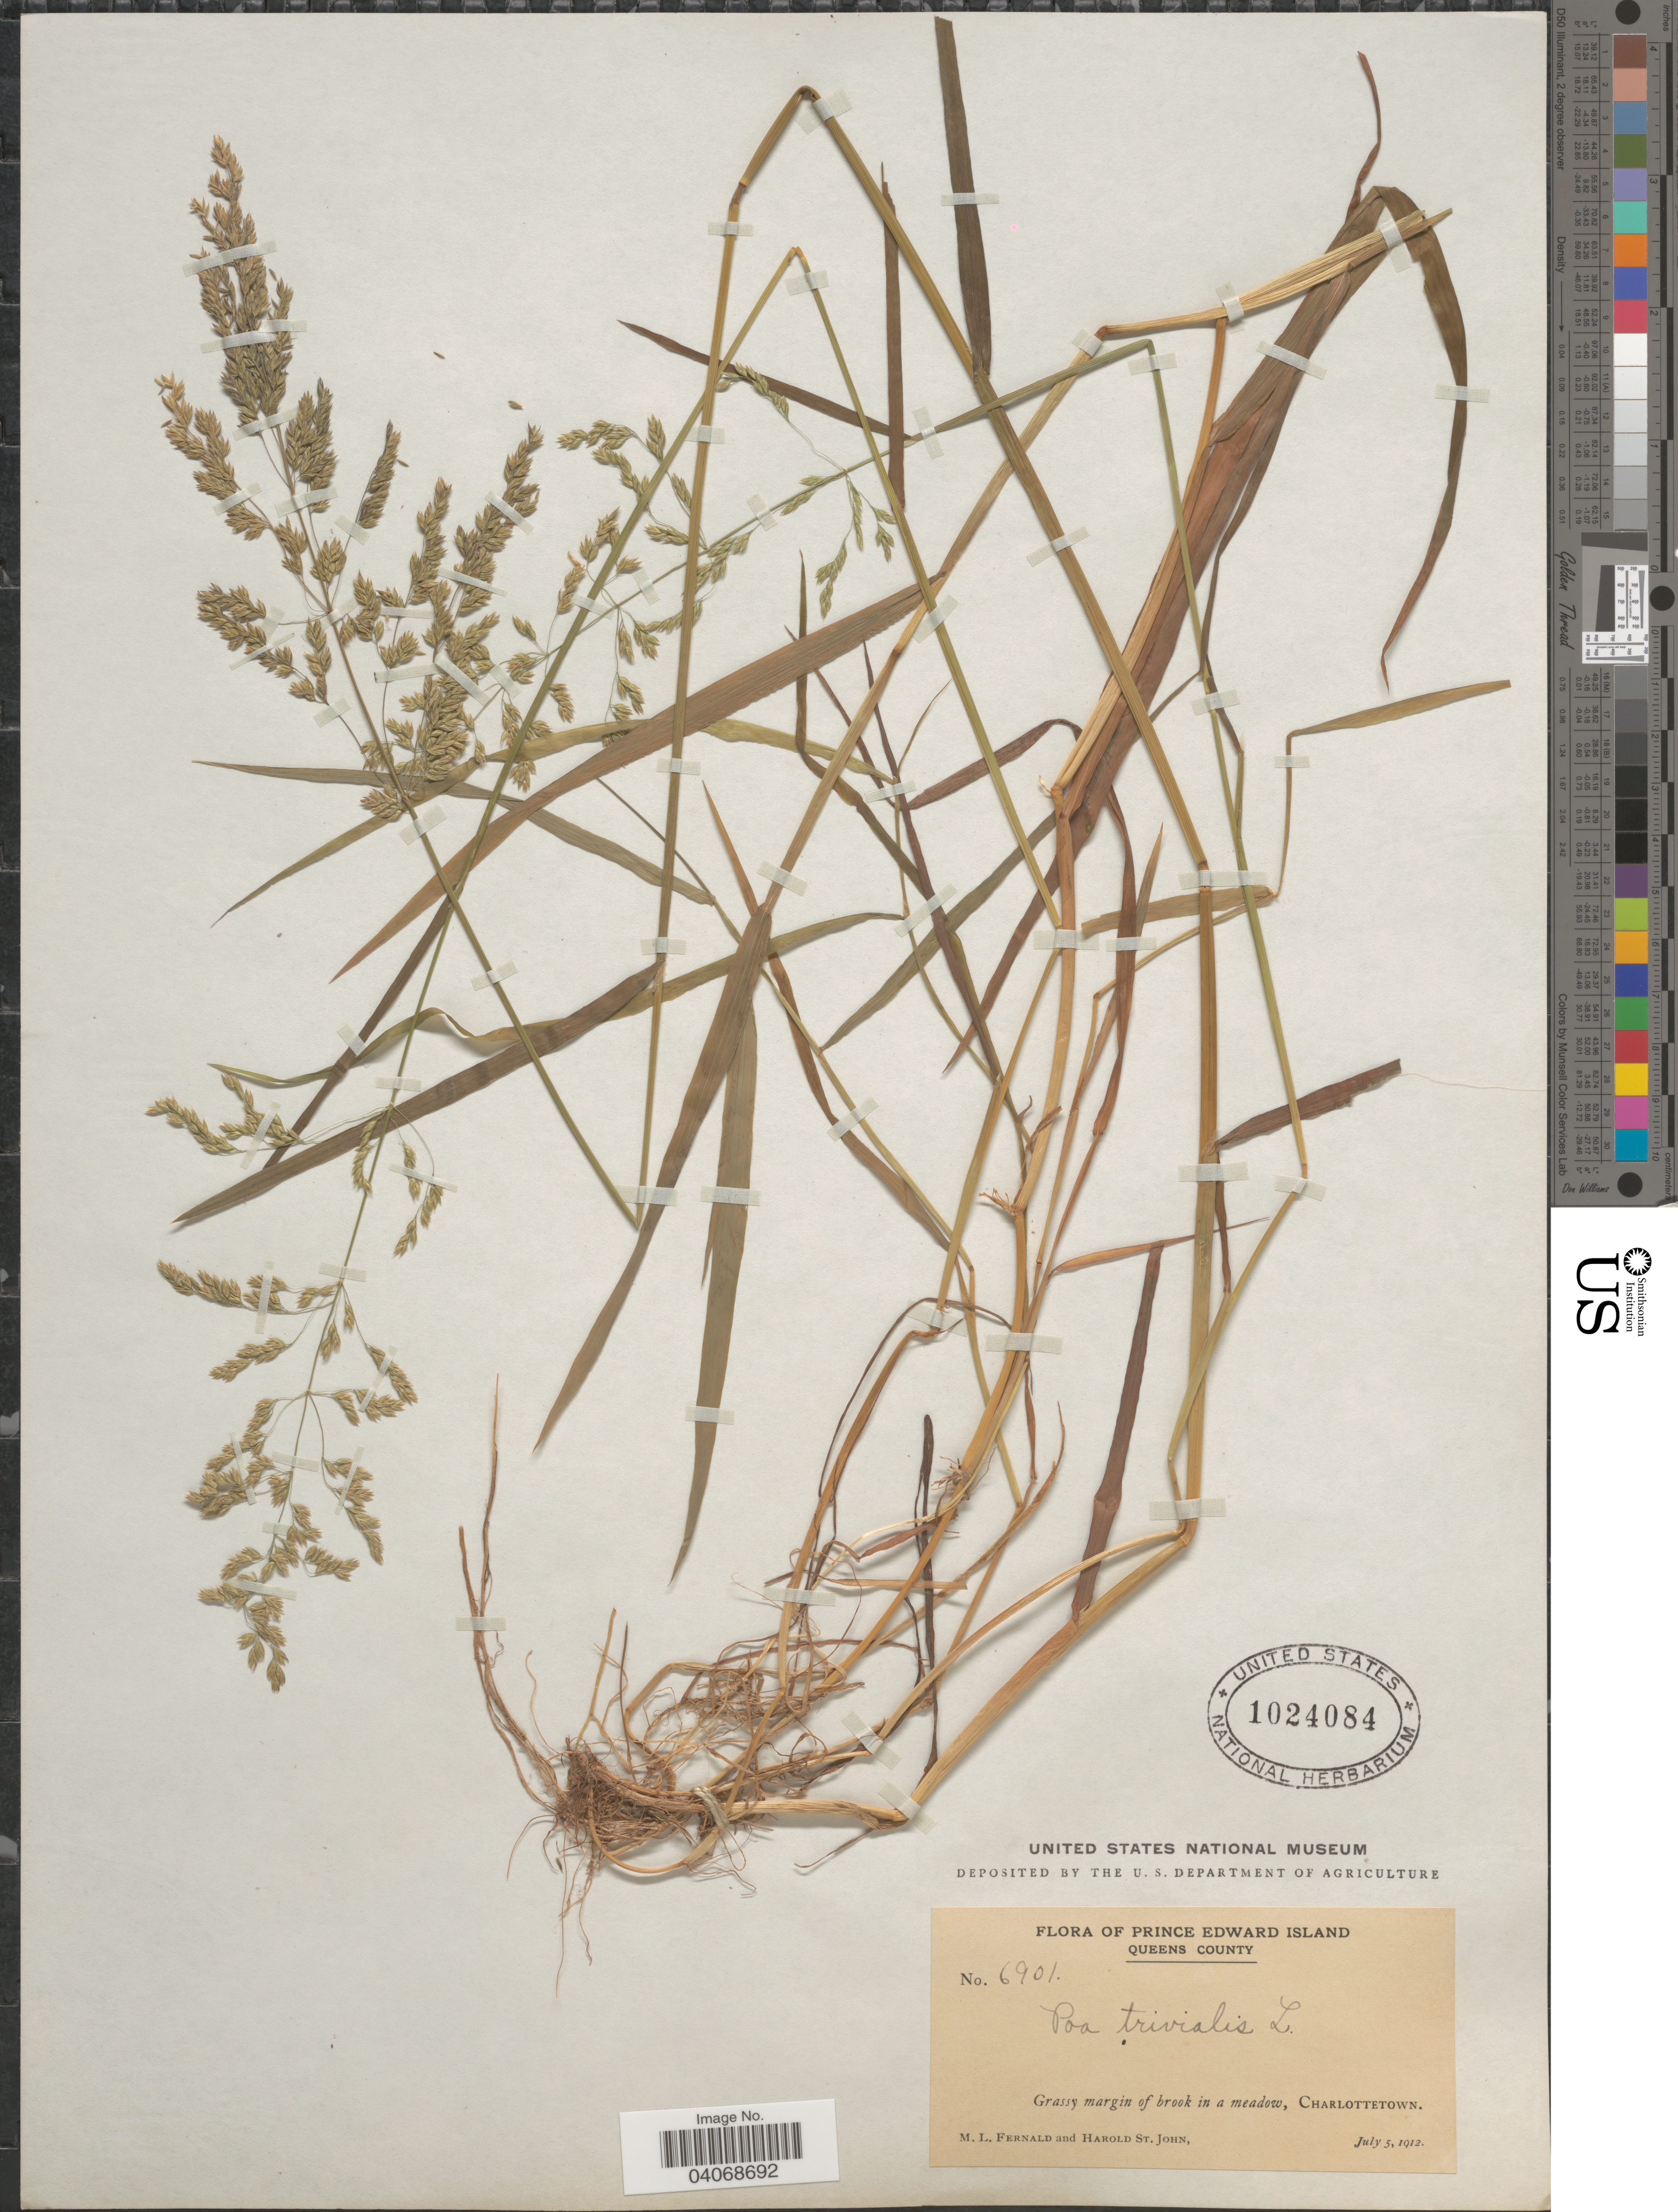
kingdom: Plantae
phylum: Tracheophyta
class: Liliopsida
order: Poales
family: Poaceae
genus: Poa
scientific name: Poa trivialis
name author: L.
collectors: M. L. Fernald & H. St. John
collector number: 6901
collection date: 1912-07-05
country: Canada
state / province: Prince Edward Island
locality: Queens County. Grassy margin of brook in a meadow, Charlottetown.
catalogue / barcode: US 1024084